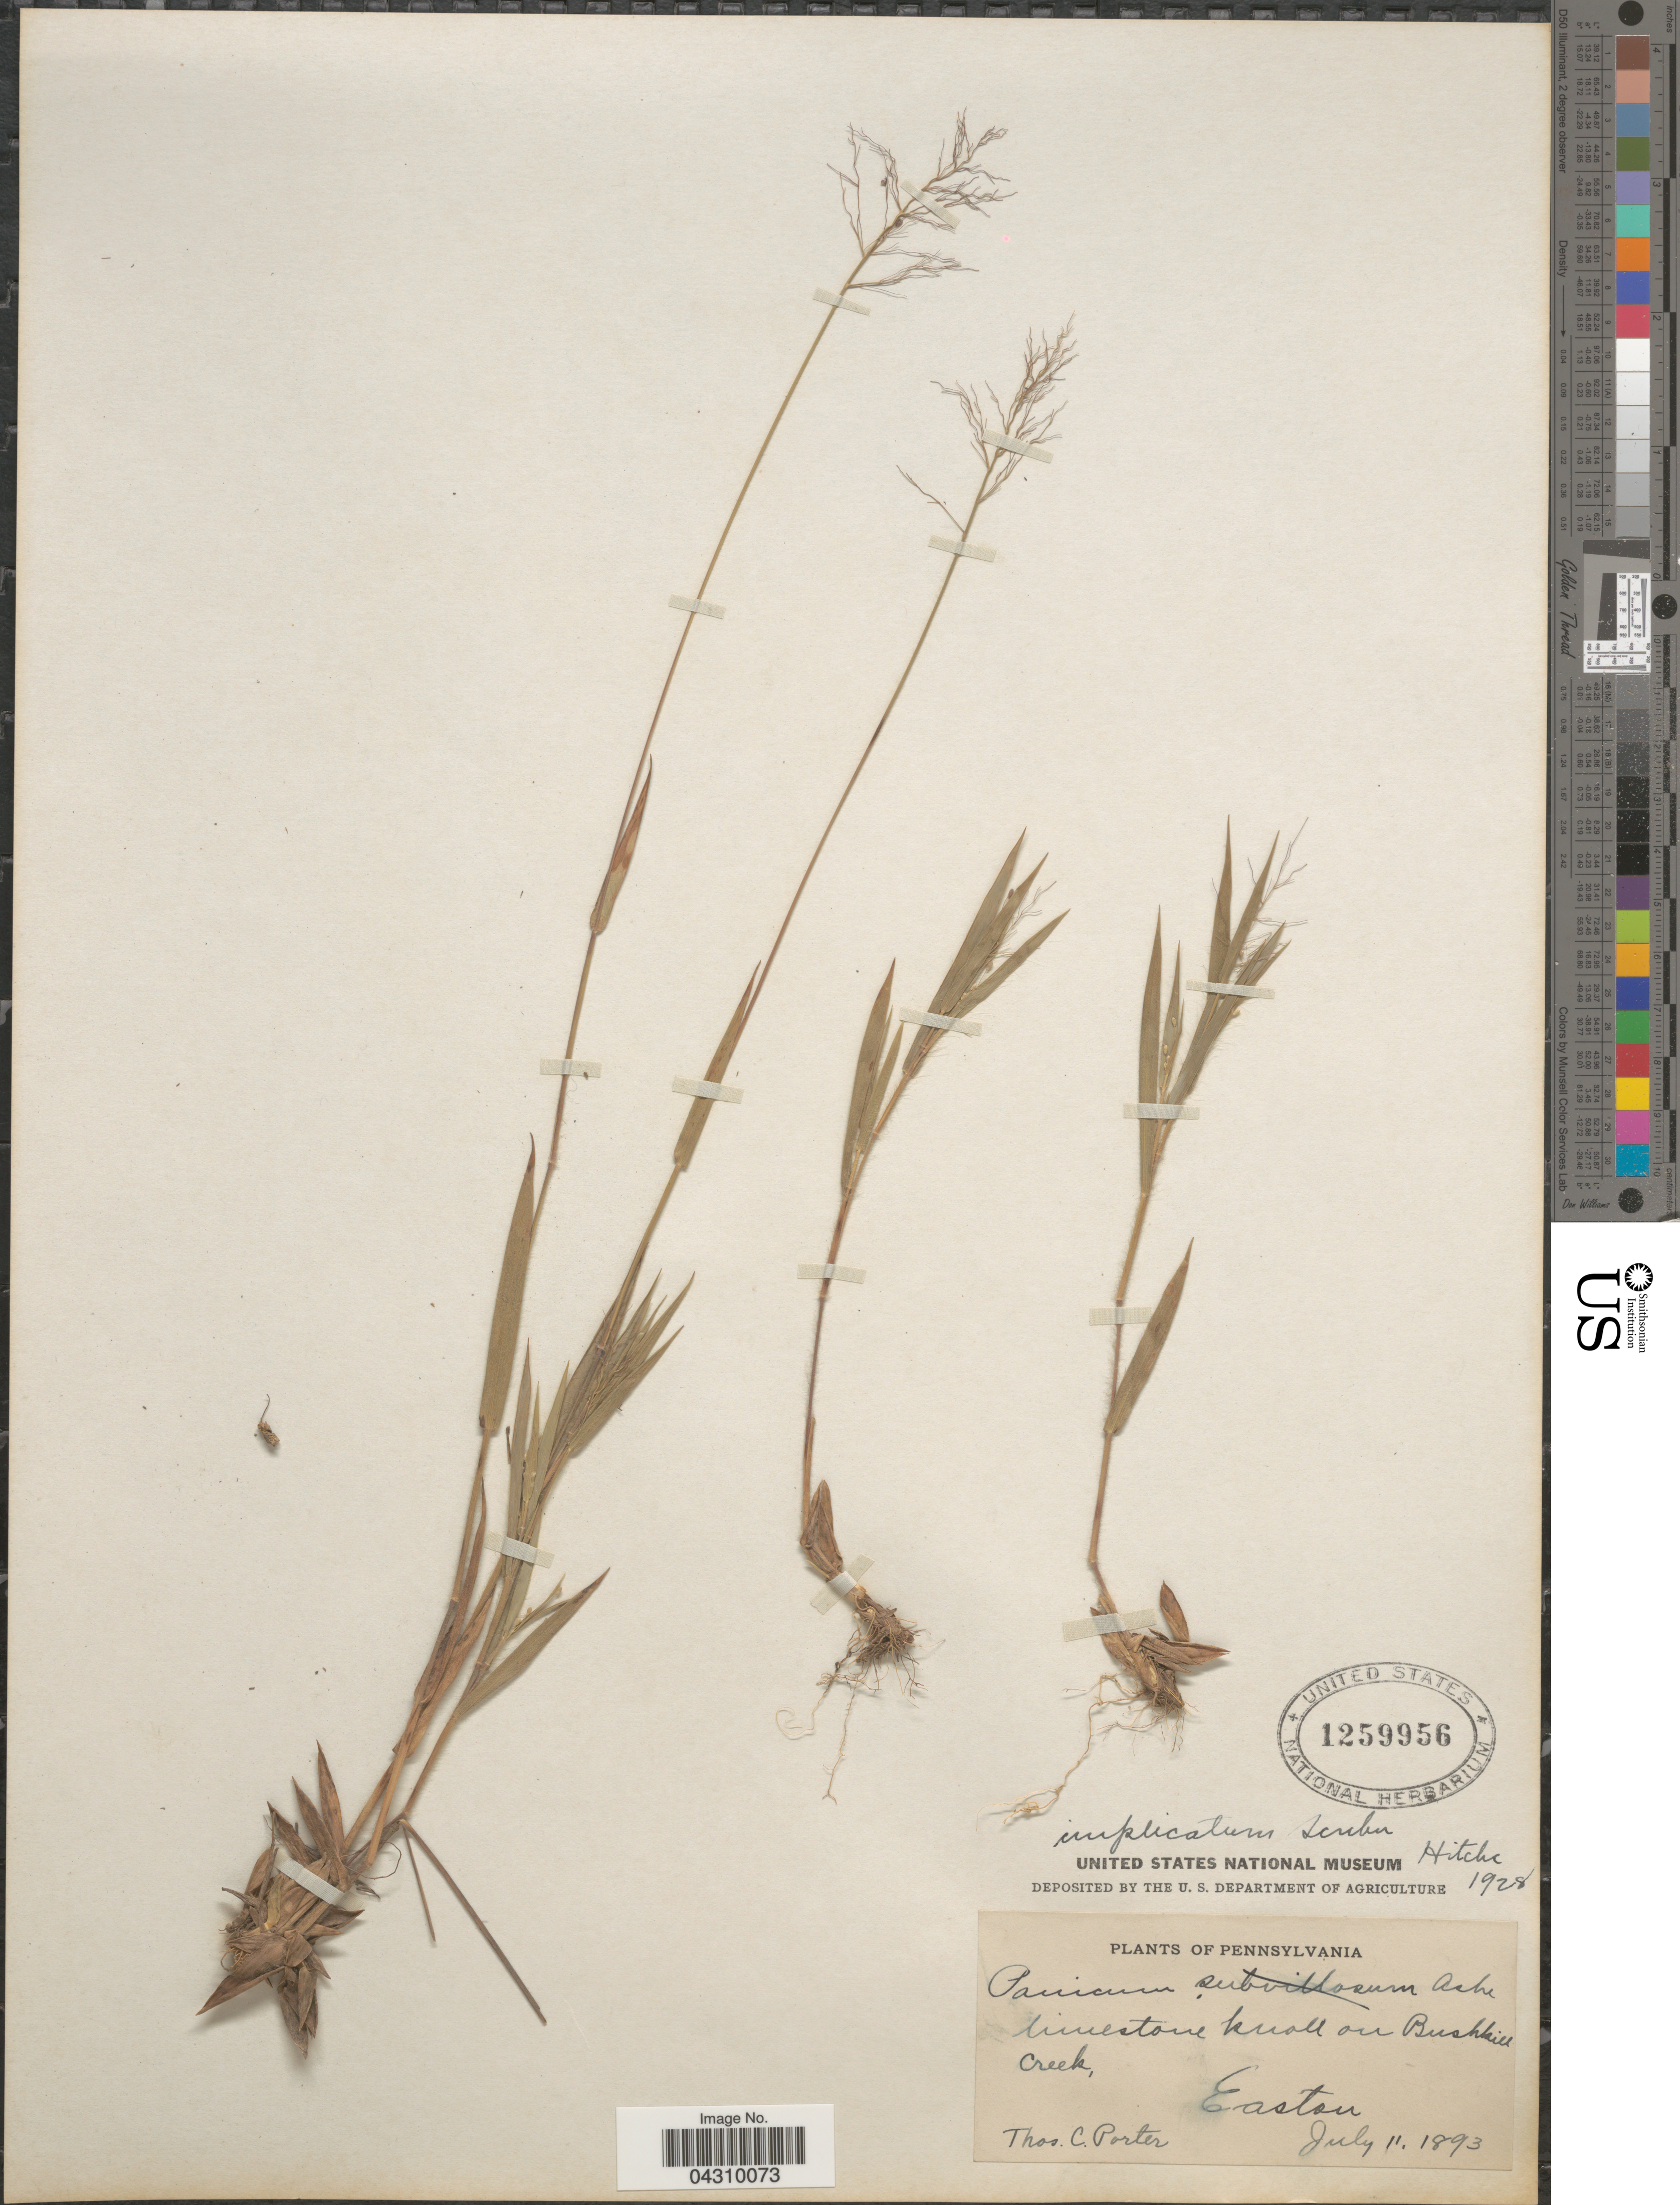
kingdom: Plantae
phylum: Tracheophyta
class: Liliopsida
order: Poales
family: Poaceae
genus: Dichanthelium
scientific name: Dichanthelium acuminatum var. acuminatum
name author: (Sw.) Gould & C.A. Clark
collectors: T. Porter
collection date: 1893-07-11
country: United States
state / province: Pennsylvania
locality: Limestone knoll on Bush hill creek, Easton.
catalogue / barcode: US 1259956